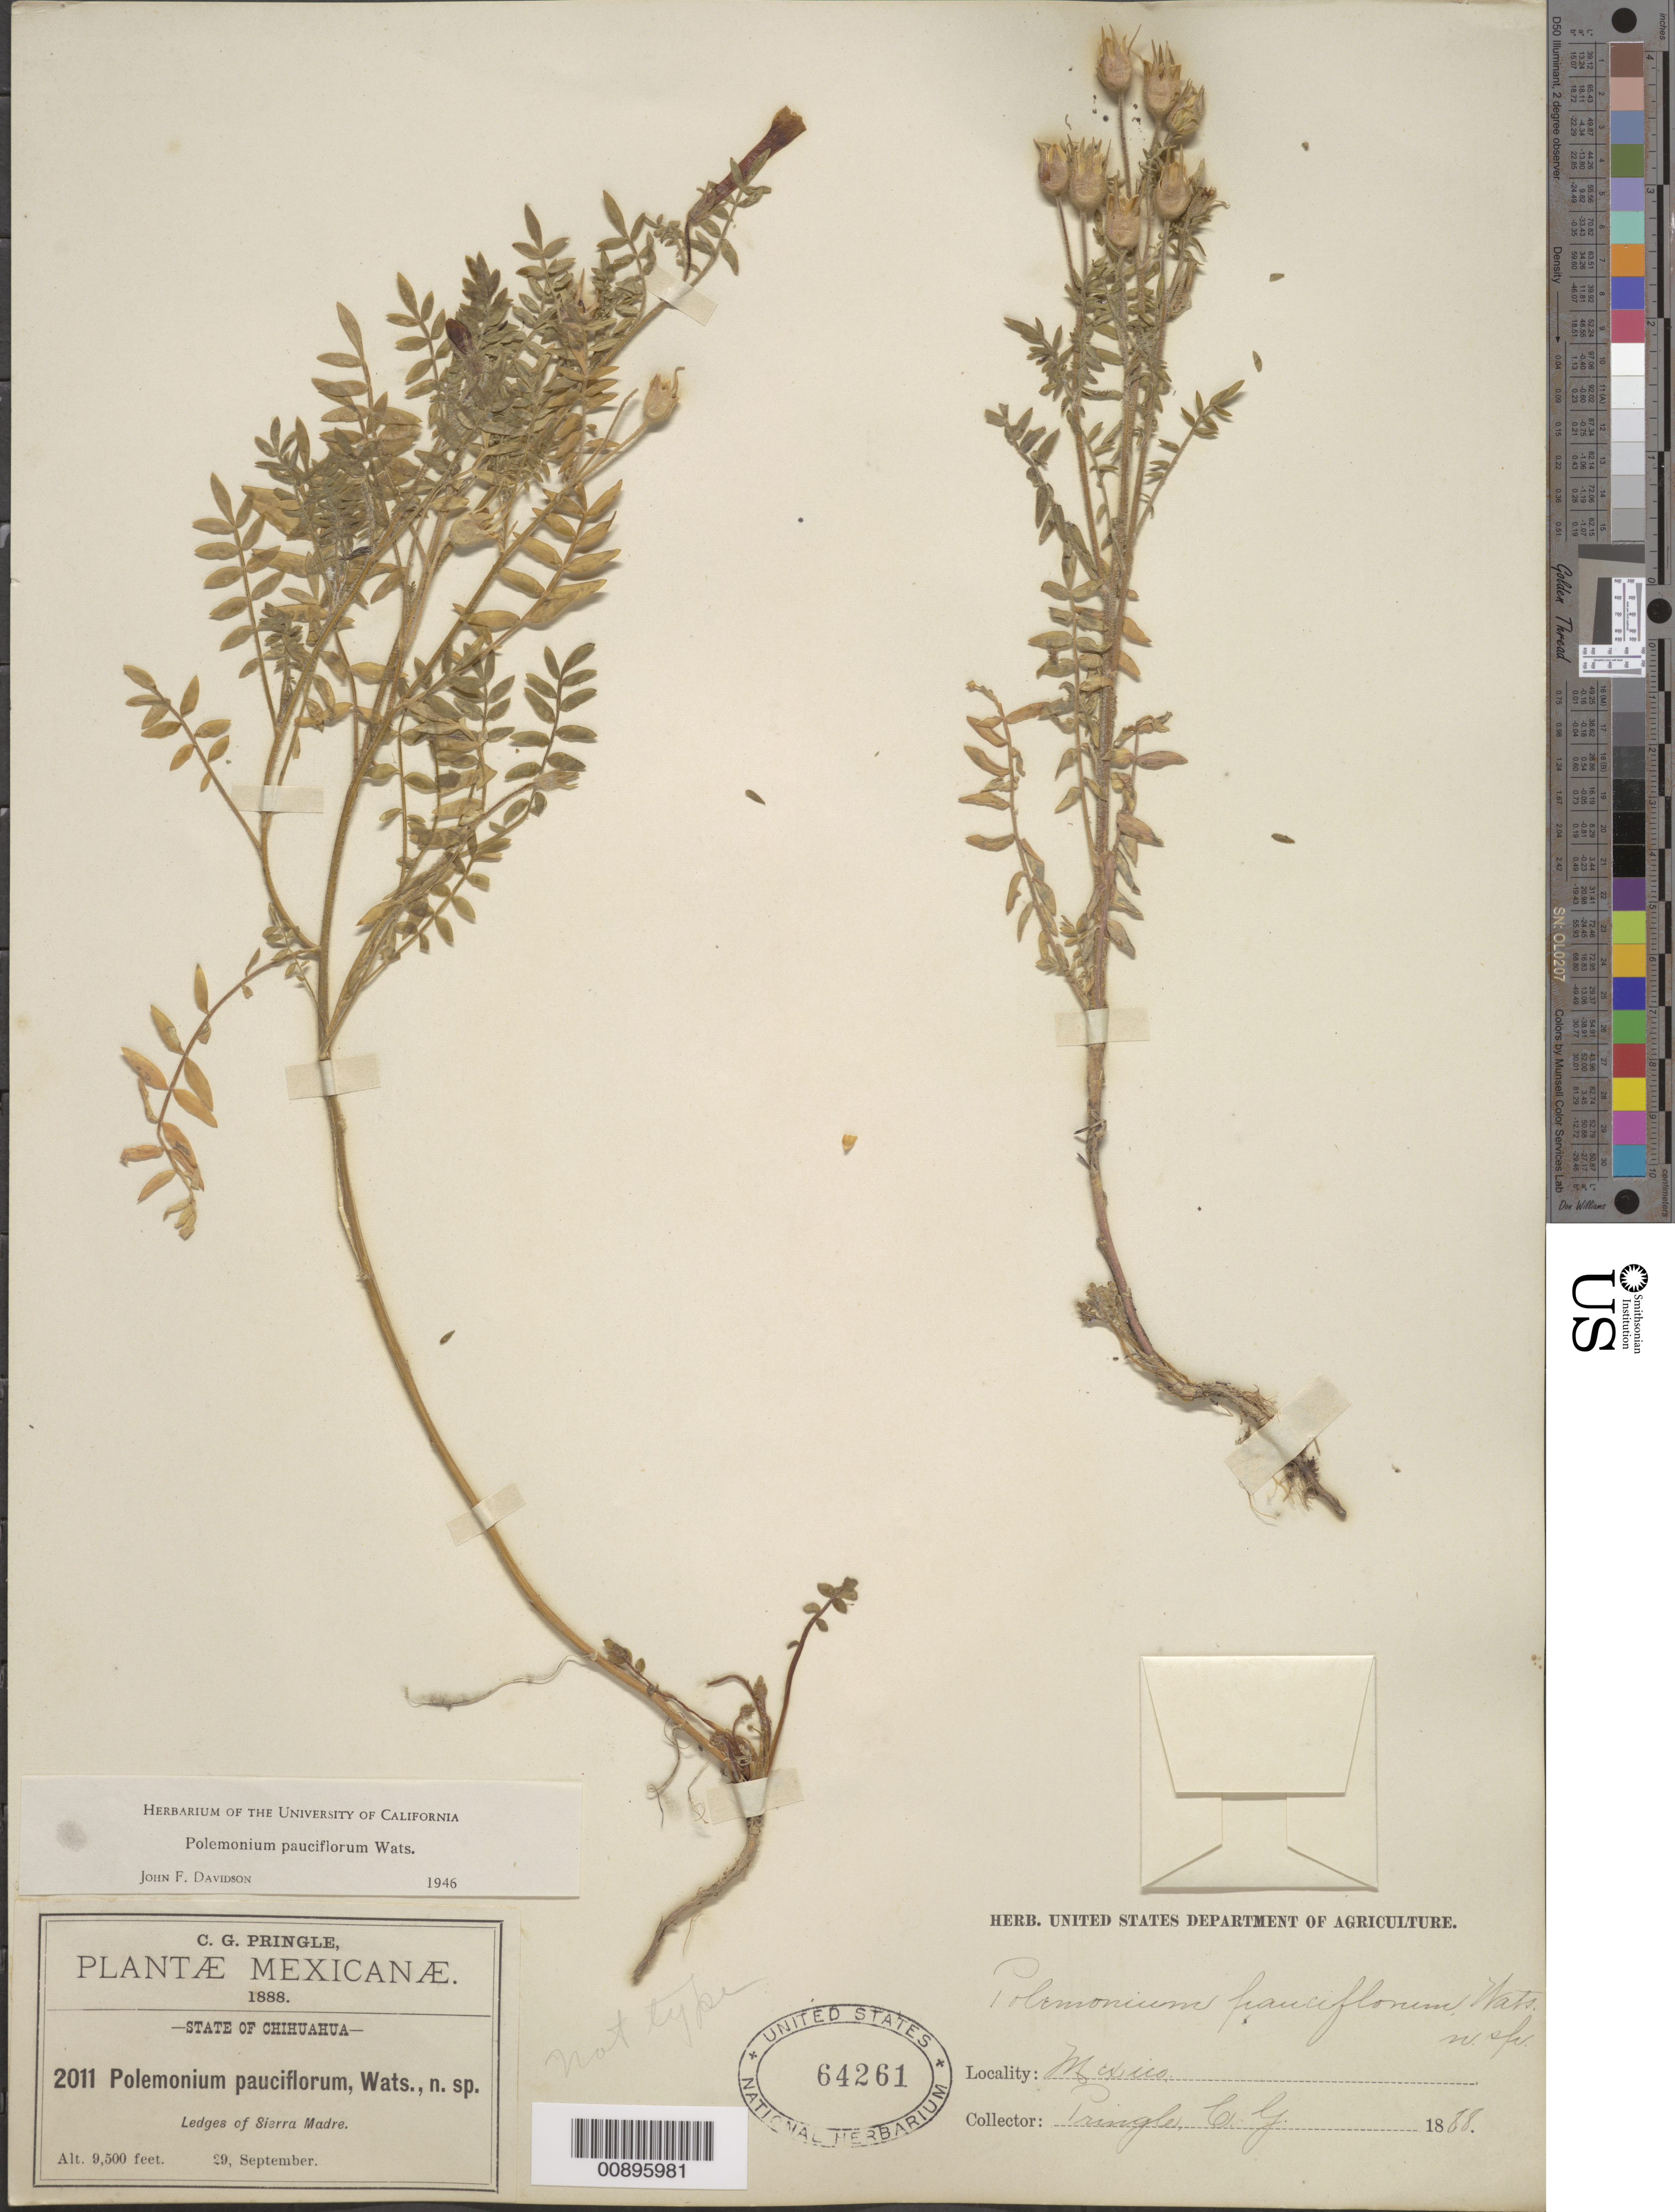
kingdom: Plantae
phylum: Tracheophyta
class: Magnoliopsida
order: Ericales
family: Polemoniaceae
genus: Polemonium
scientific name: Polemonium pauciflorum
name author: S. Watson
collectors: C. G. Pringle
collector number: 2011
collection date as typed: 29 Sep 1888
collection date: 1888-09-29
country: Mexico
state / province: Chihuahua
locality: Sierra Madre, Chihuahua.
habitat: Ledges of Sierra.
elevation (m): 2896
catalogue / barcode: US 64261